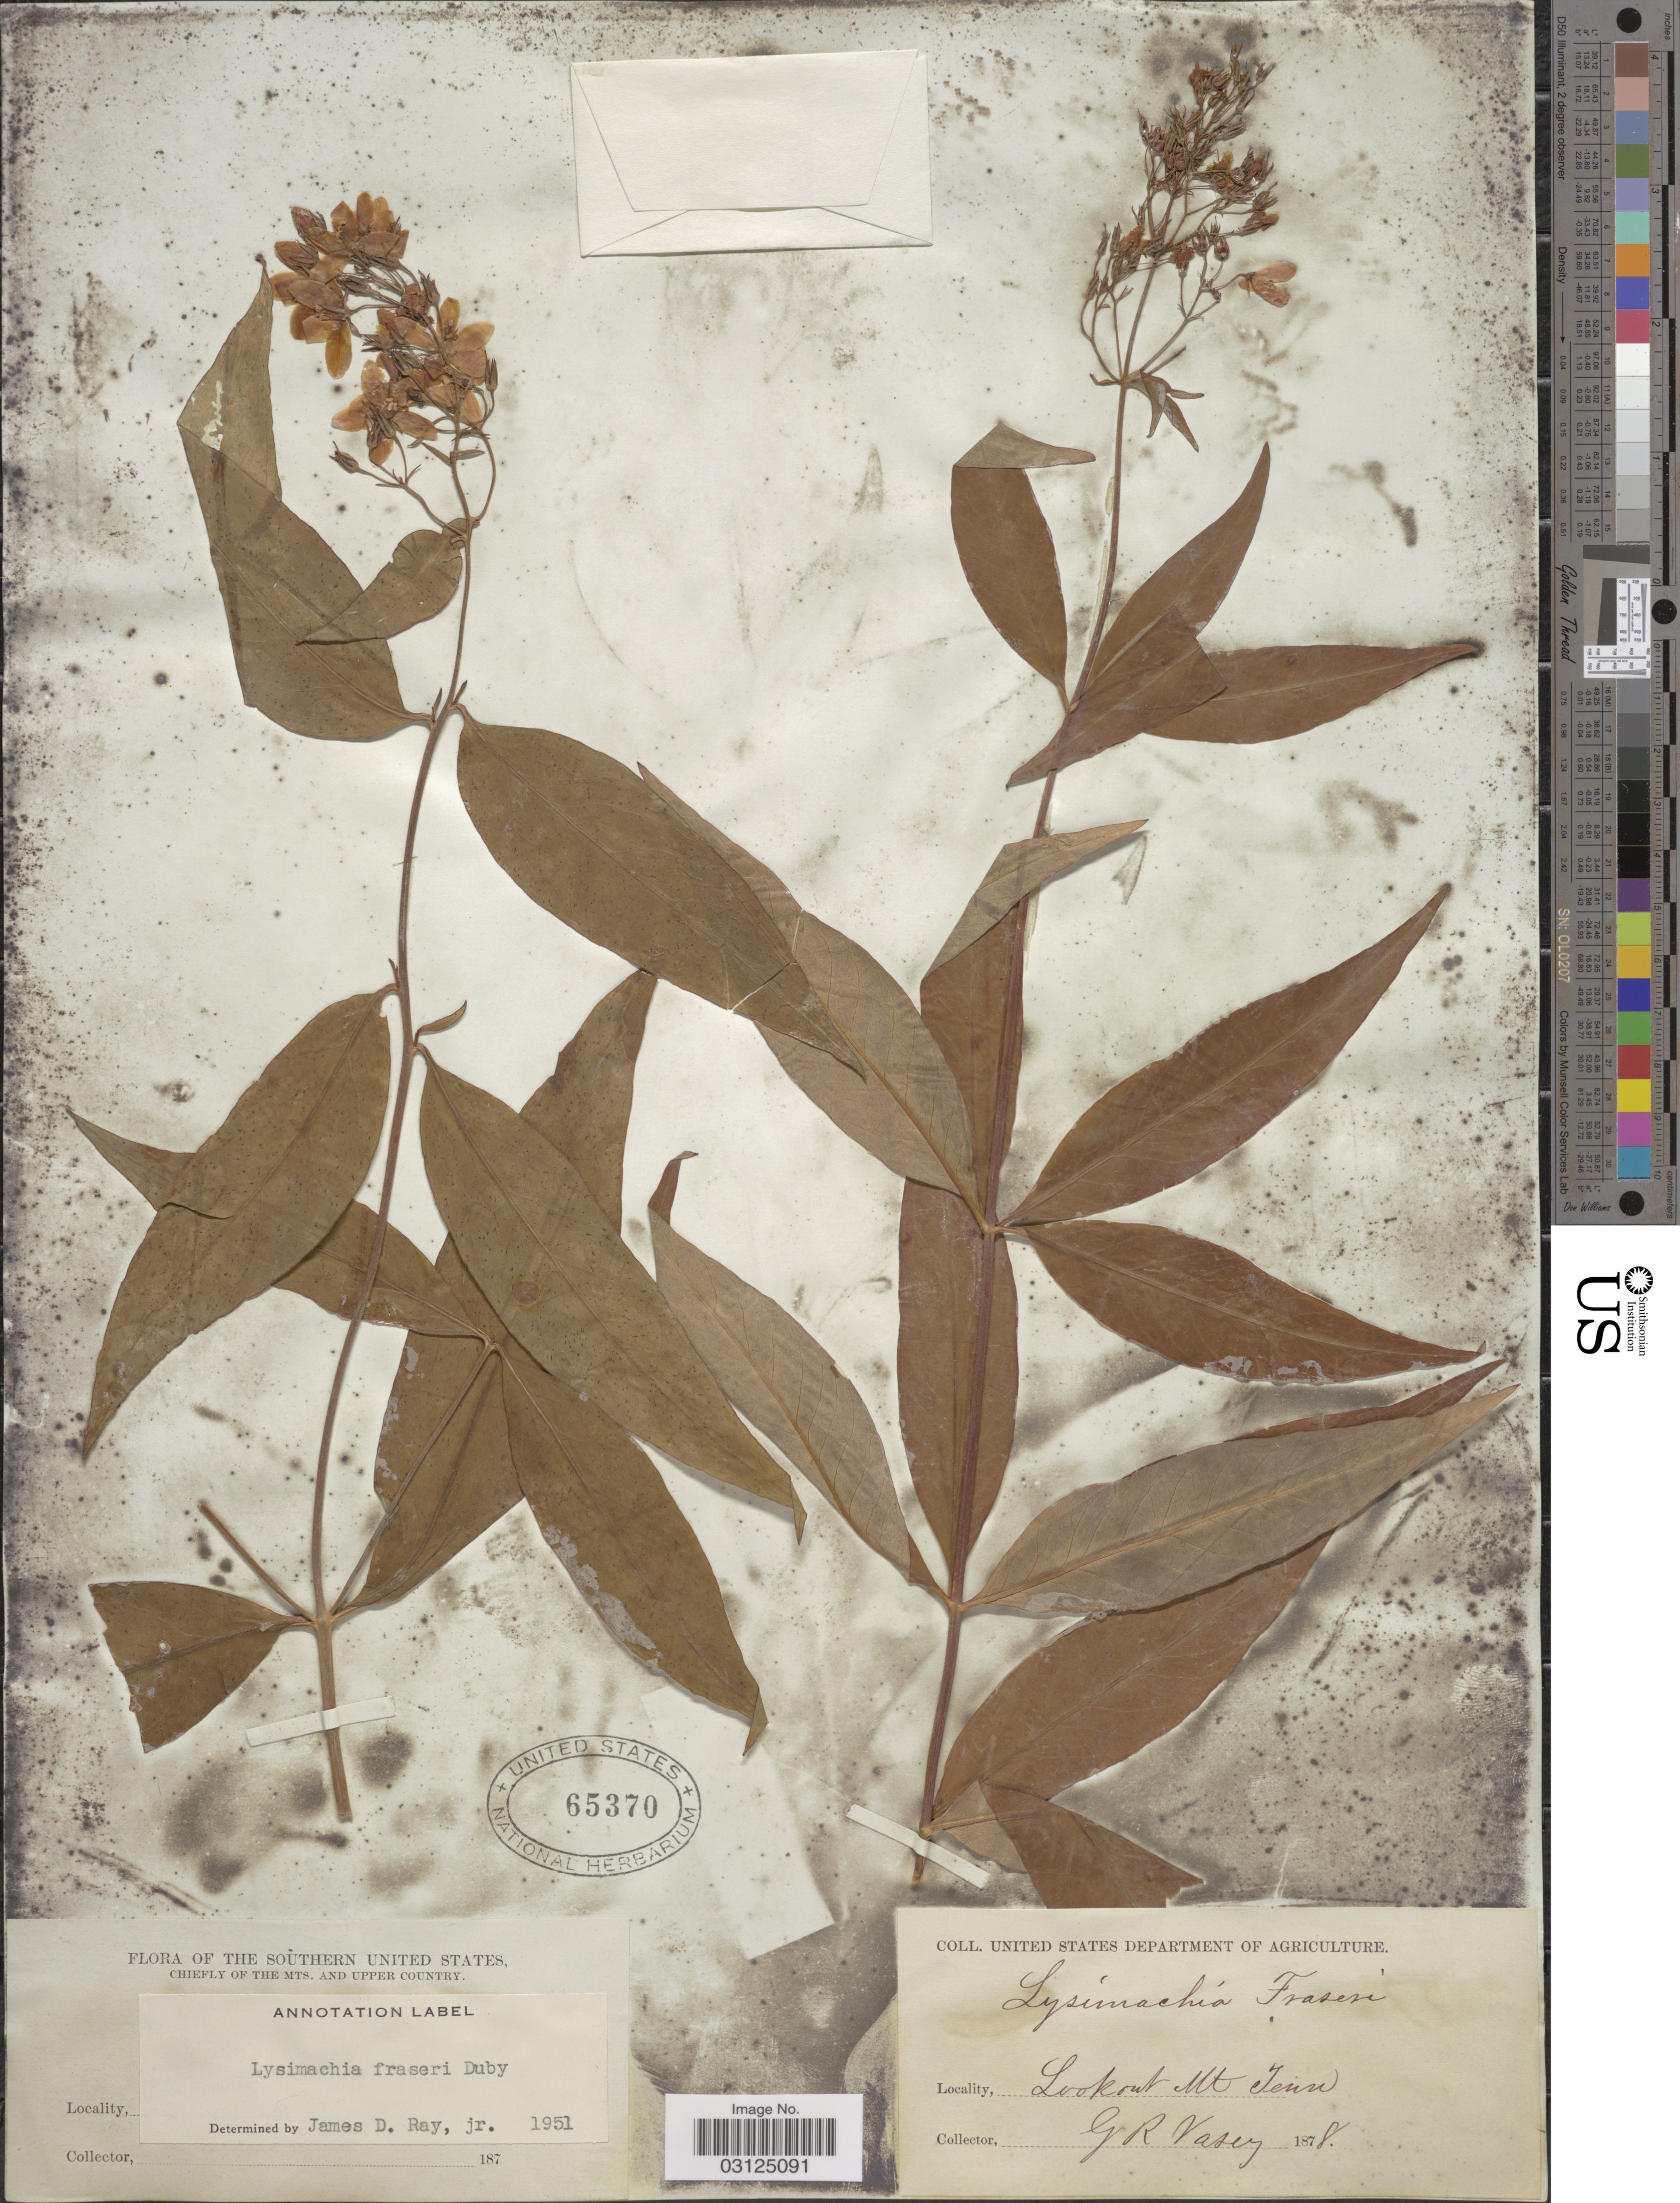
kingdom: Plantae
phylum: Tracheophyta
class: Magnoliopsida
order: Ericales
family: Primulaceae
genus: Lysimachia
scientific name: Lysimachia fraseri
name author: Duby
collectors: G. R. Vasey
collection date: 1878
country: United States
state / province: Tennessee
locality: Lookout Mt. The Southern United States, Chiefly of the Mts, and Upper Country.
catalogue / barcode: US 65370